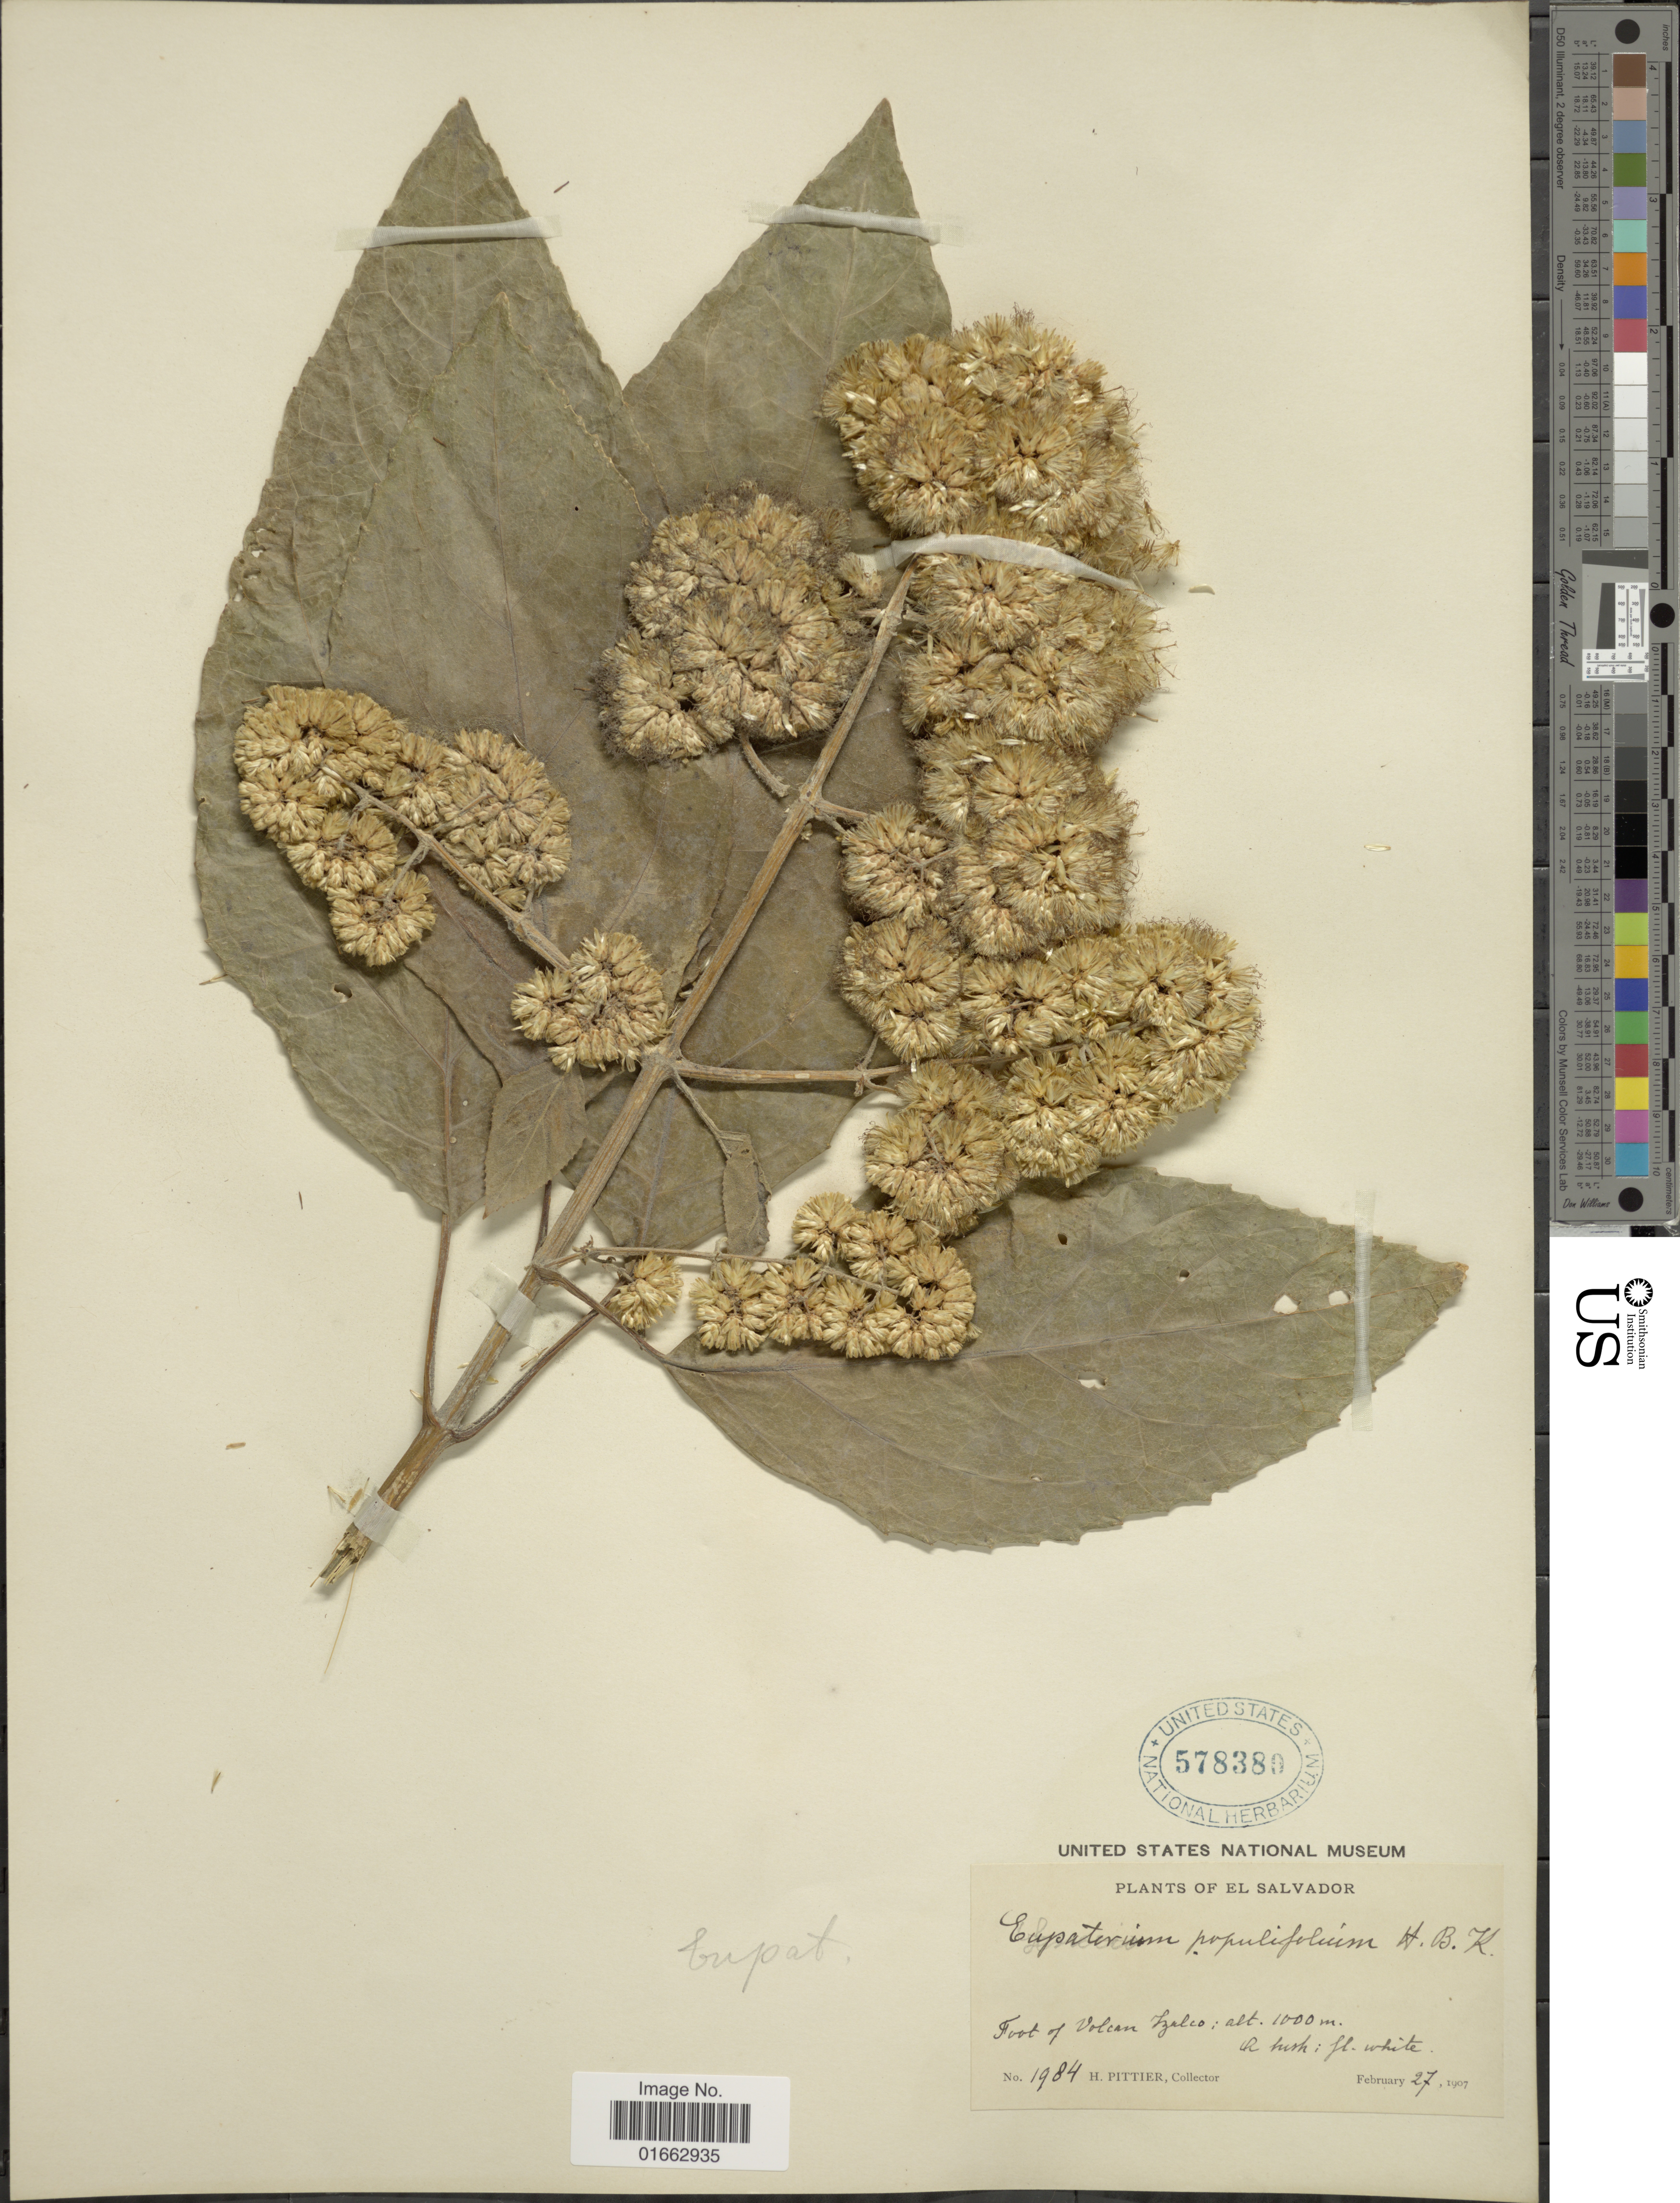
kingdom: Plantae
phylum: Tracheophyta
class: Magnoliopsida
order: Asterales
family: Asteraceae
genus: Critonia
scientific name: Critonia morifolia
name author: (Mill.) R.M. King & H. Rob.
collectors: H. F. Pittier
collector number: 1984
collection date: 1907-02-27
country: El Salvador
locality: Foot of Volcan Izalco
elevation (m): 1000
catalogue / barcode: US 578380